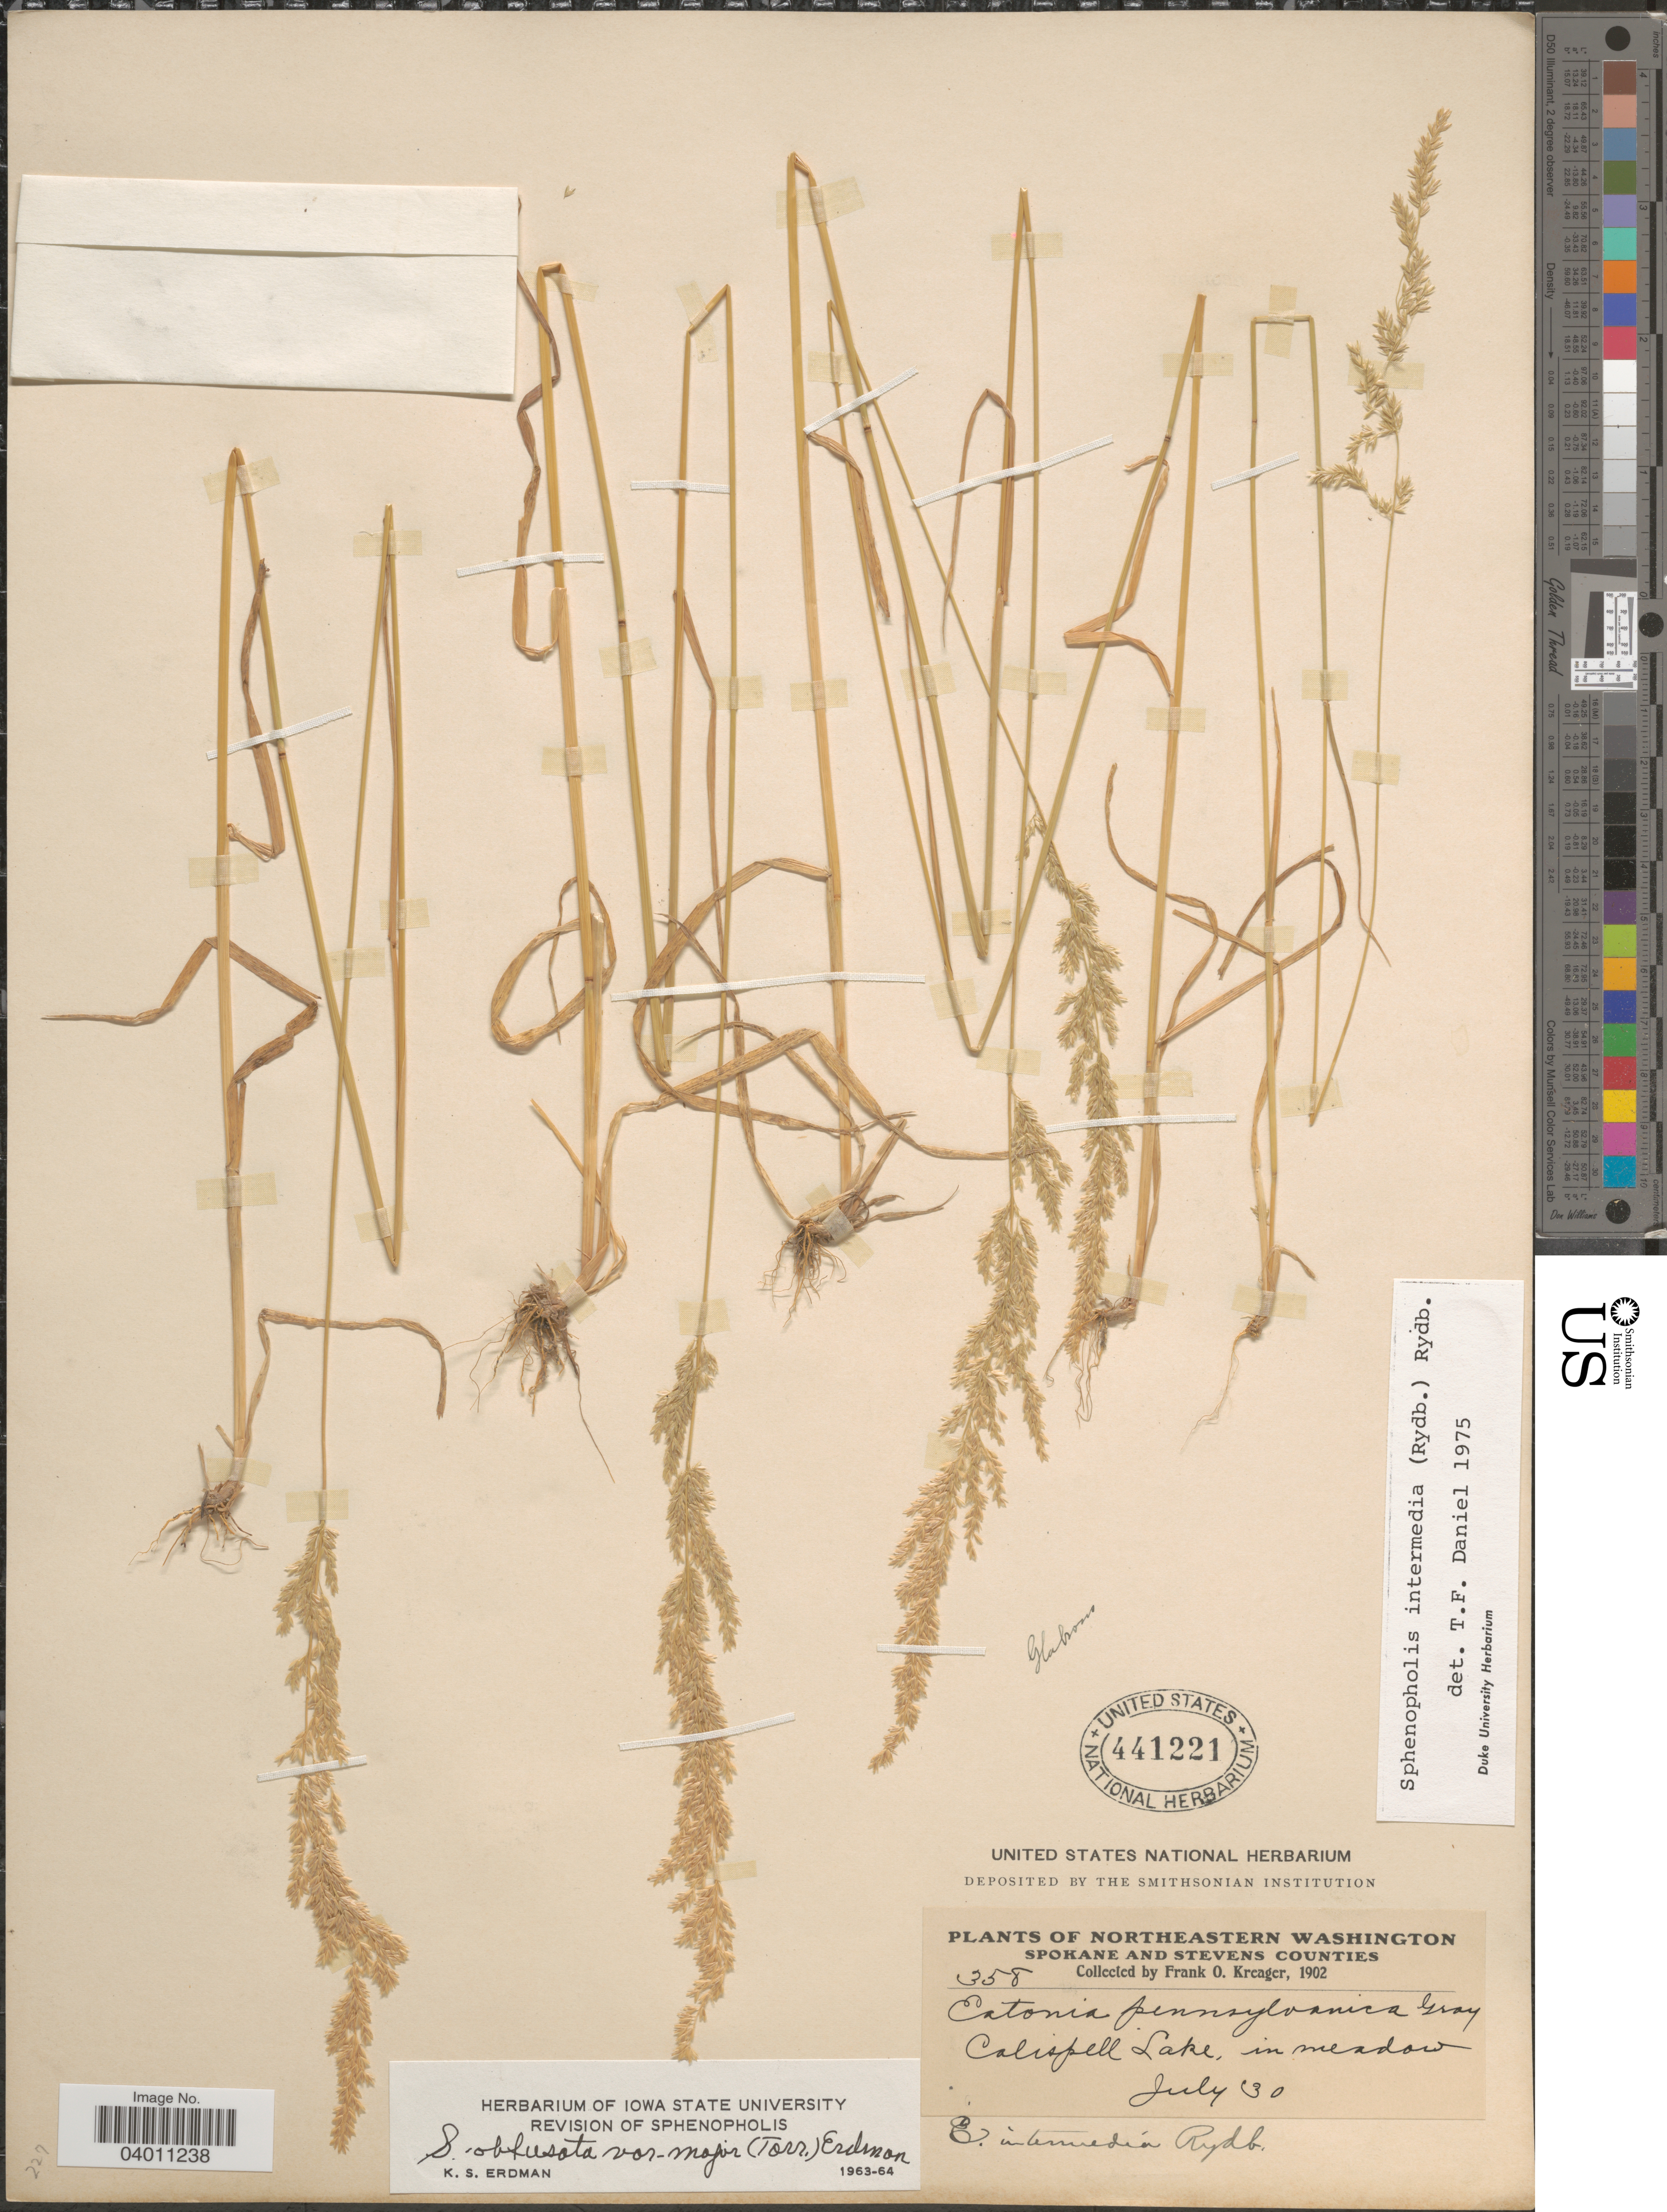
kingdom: Plantae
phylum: Tracheophyta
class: Liliopsida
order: Poales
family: Poaceae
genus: Sphenopholis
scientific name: Sphenopholis intermedia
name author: (Rydb.) Rydb.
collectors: F. Kreager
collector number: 358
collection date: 1902-07-30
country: United States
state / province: Washington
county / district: Spokane / Stevens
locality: Northeastern Washington. Spokane and Stevens Counties. Calispell Lake.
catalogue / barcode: US 441221